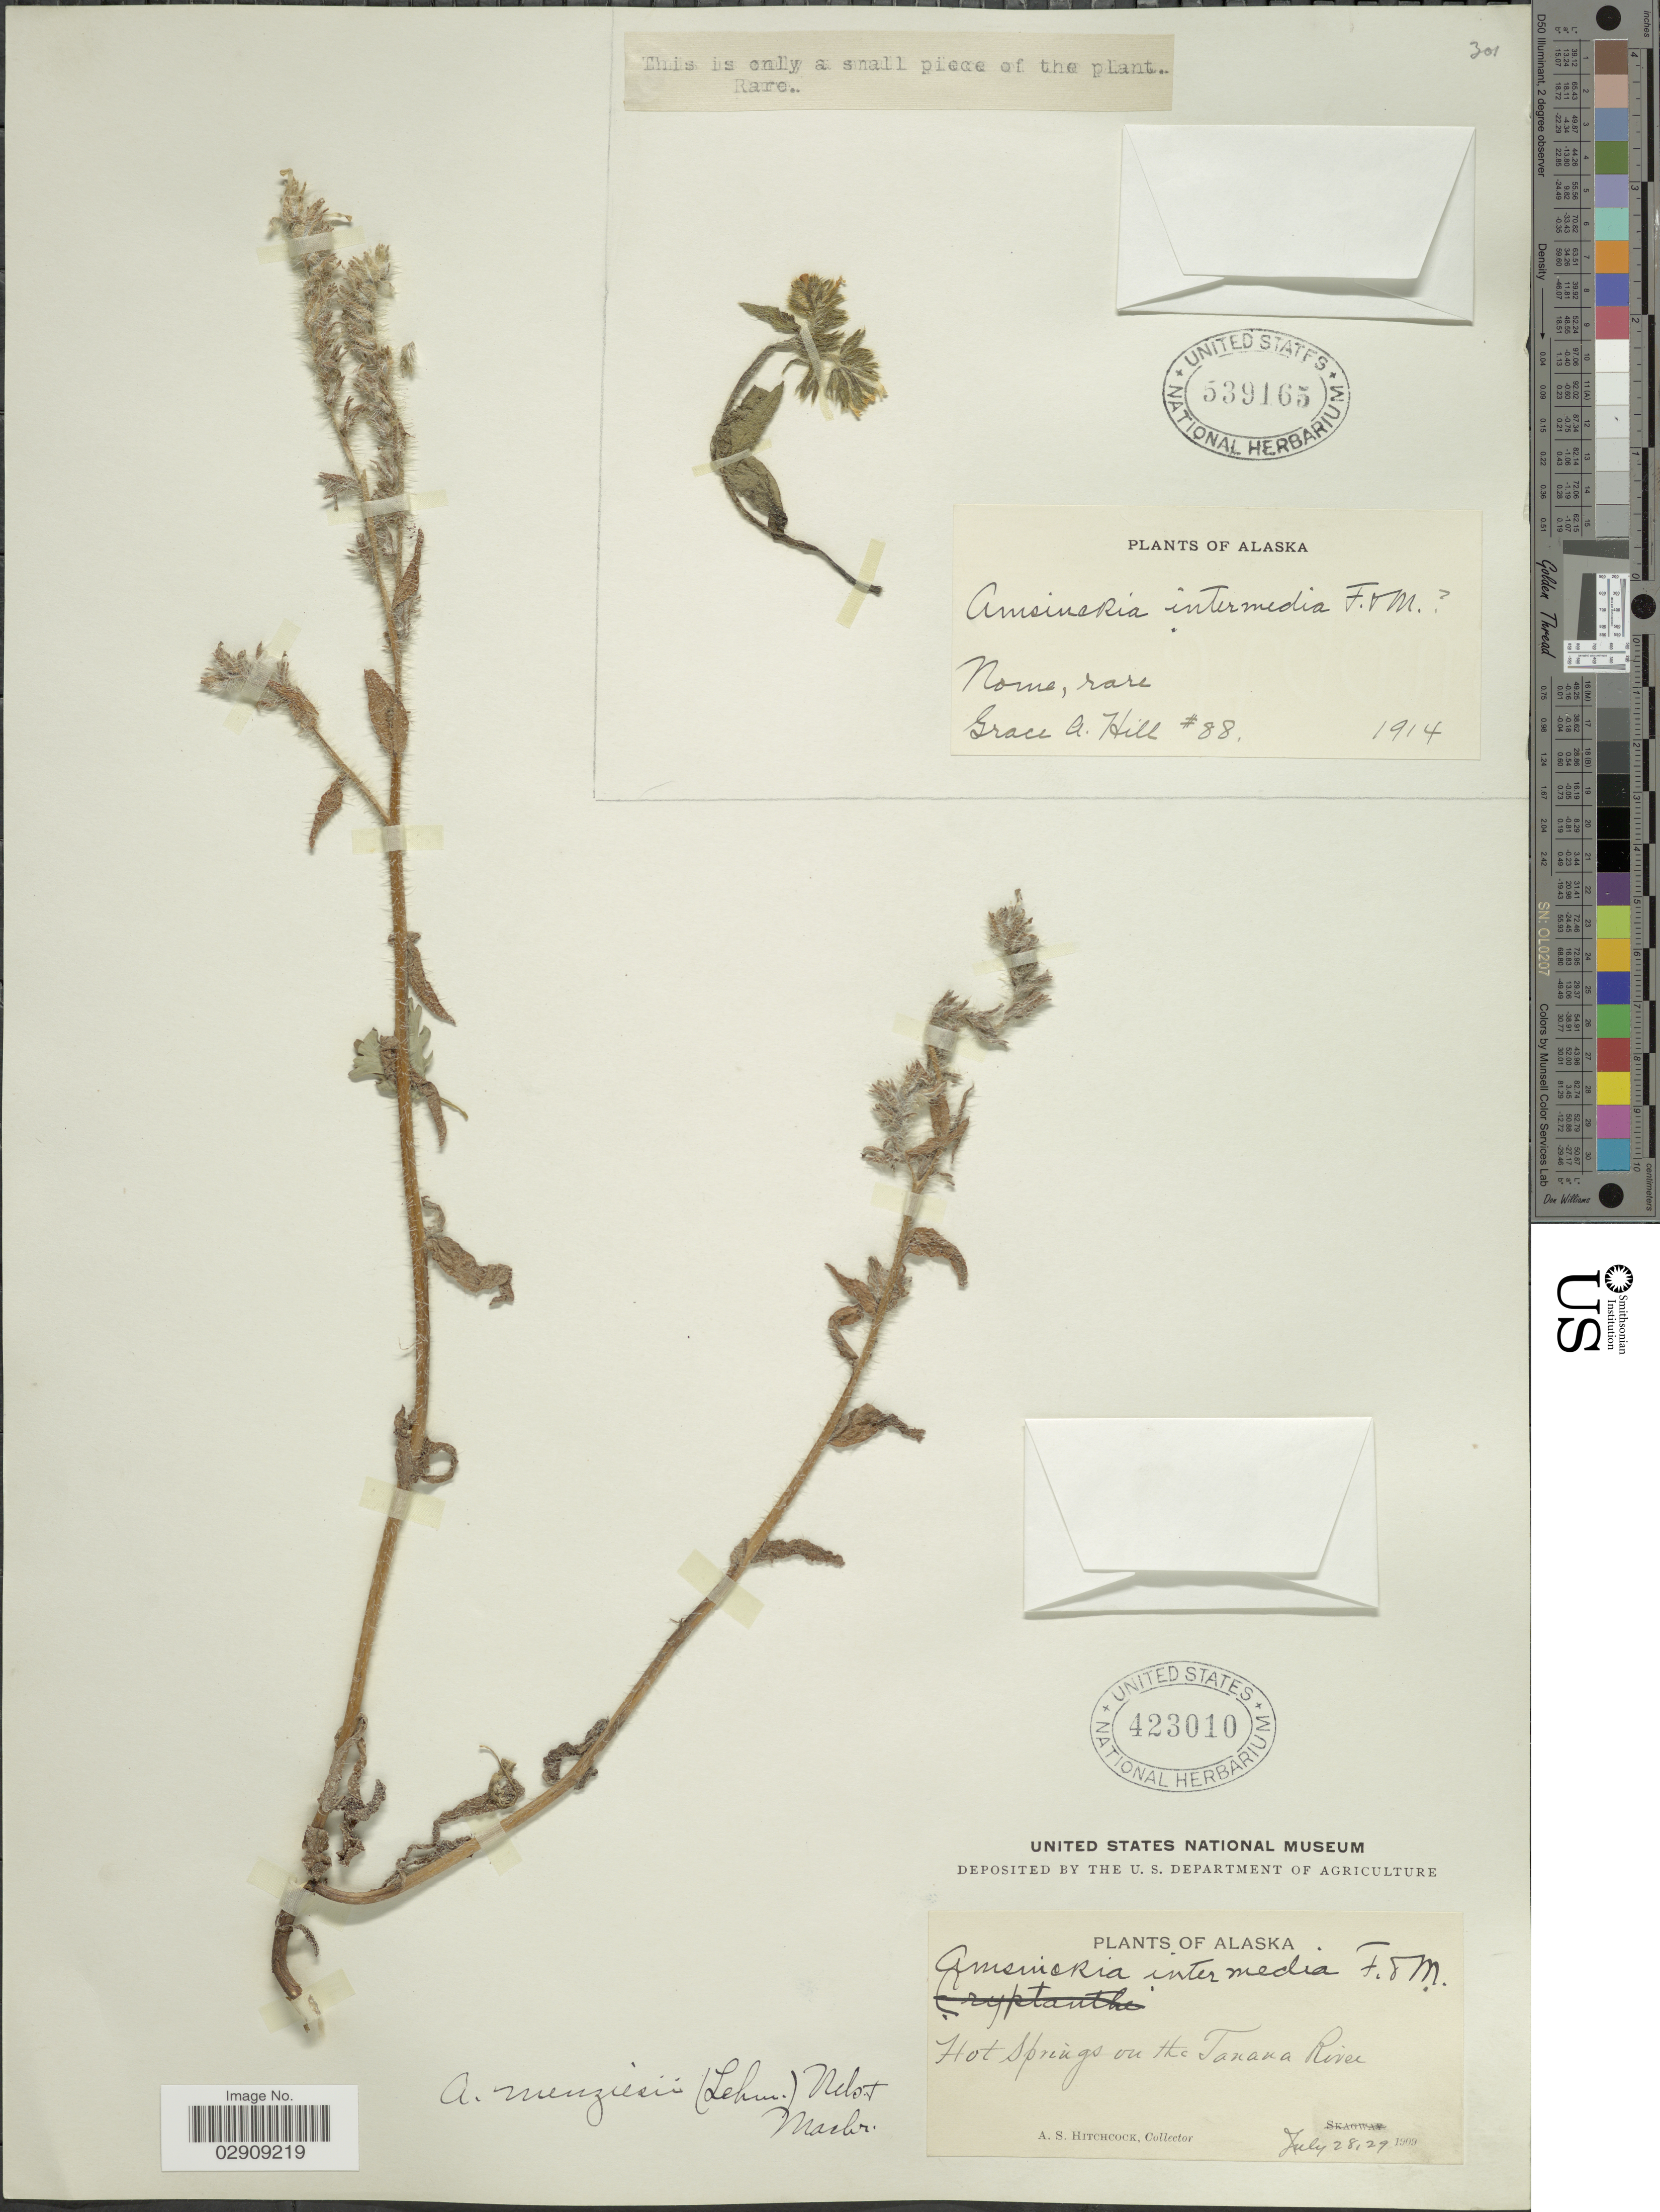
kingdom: Plantae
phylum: Tracheophyta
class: Magnoliopsida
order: Boraginales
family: Boraginaceae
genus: Amsinckia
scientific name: Amsinckia menziesii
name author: A. Nelson & J.F. Macbr.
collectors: A. S. Hitchcock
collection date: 1909-07-28/1909-07-29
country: United States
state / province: Alaska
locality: Hot Springs on the Tanana River.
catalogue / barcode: US 423010-2